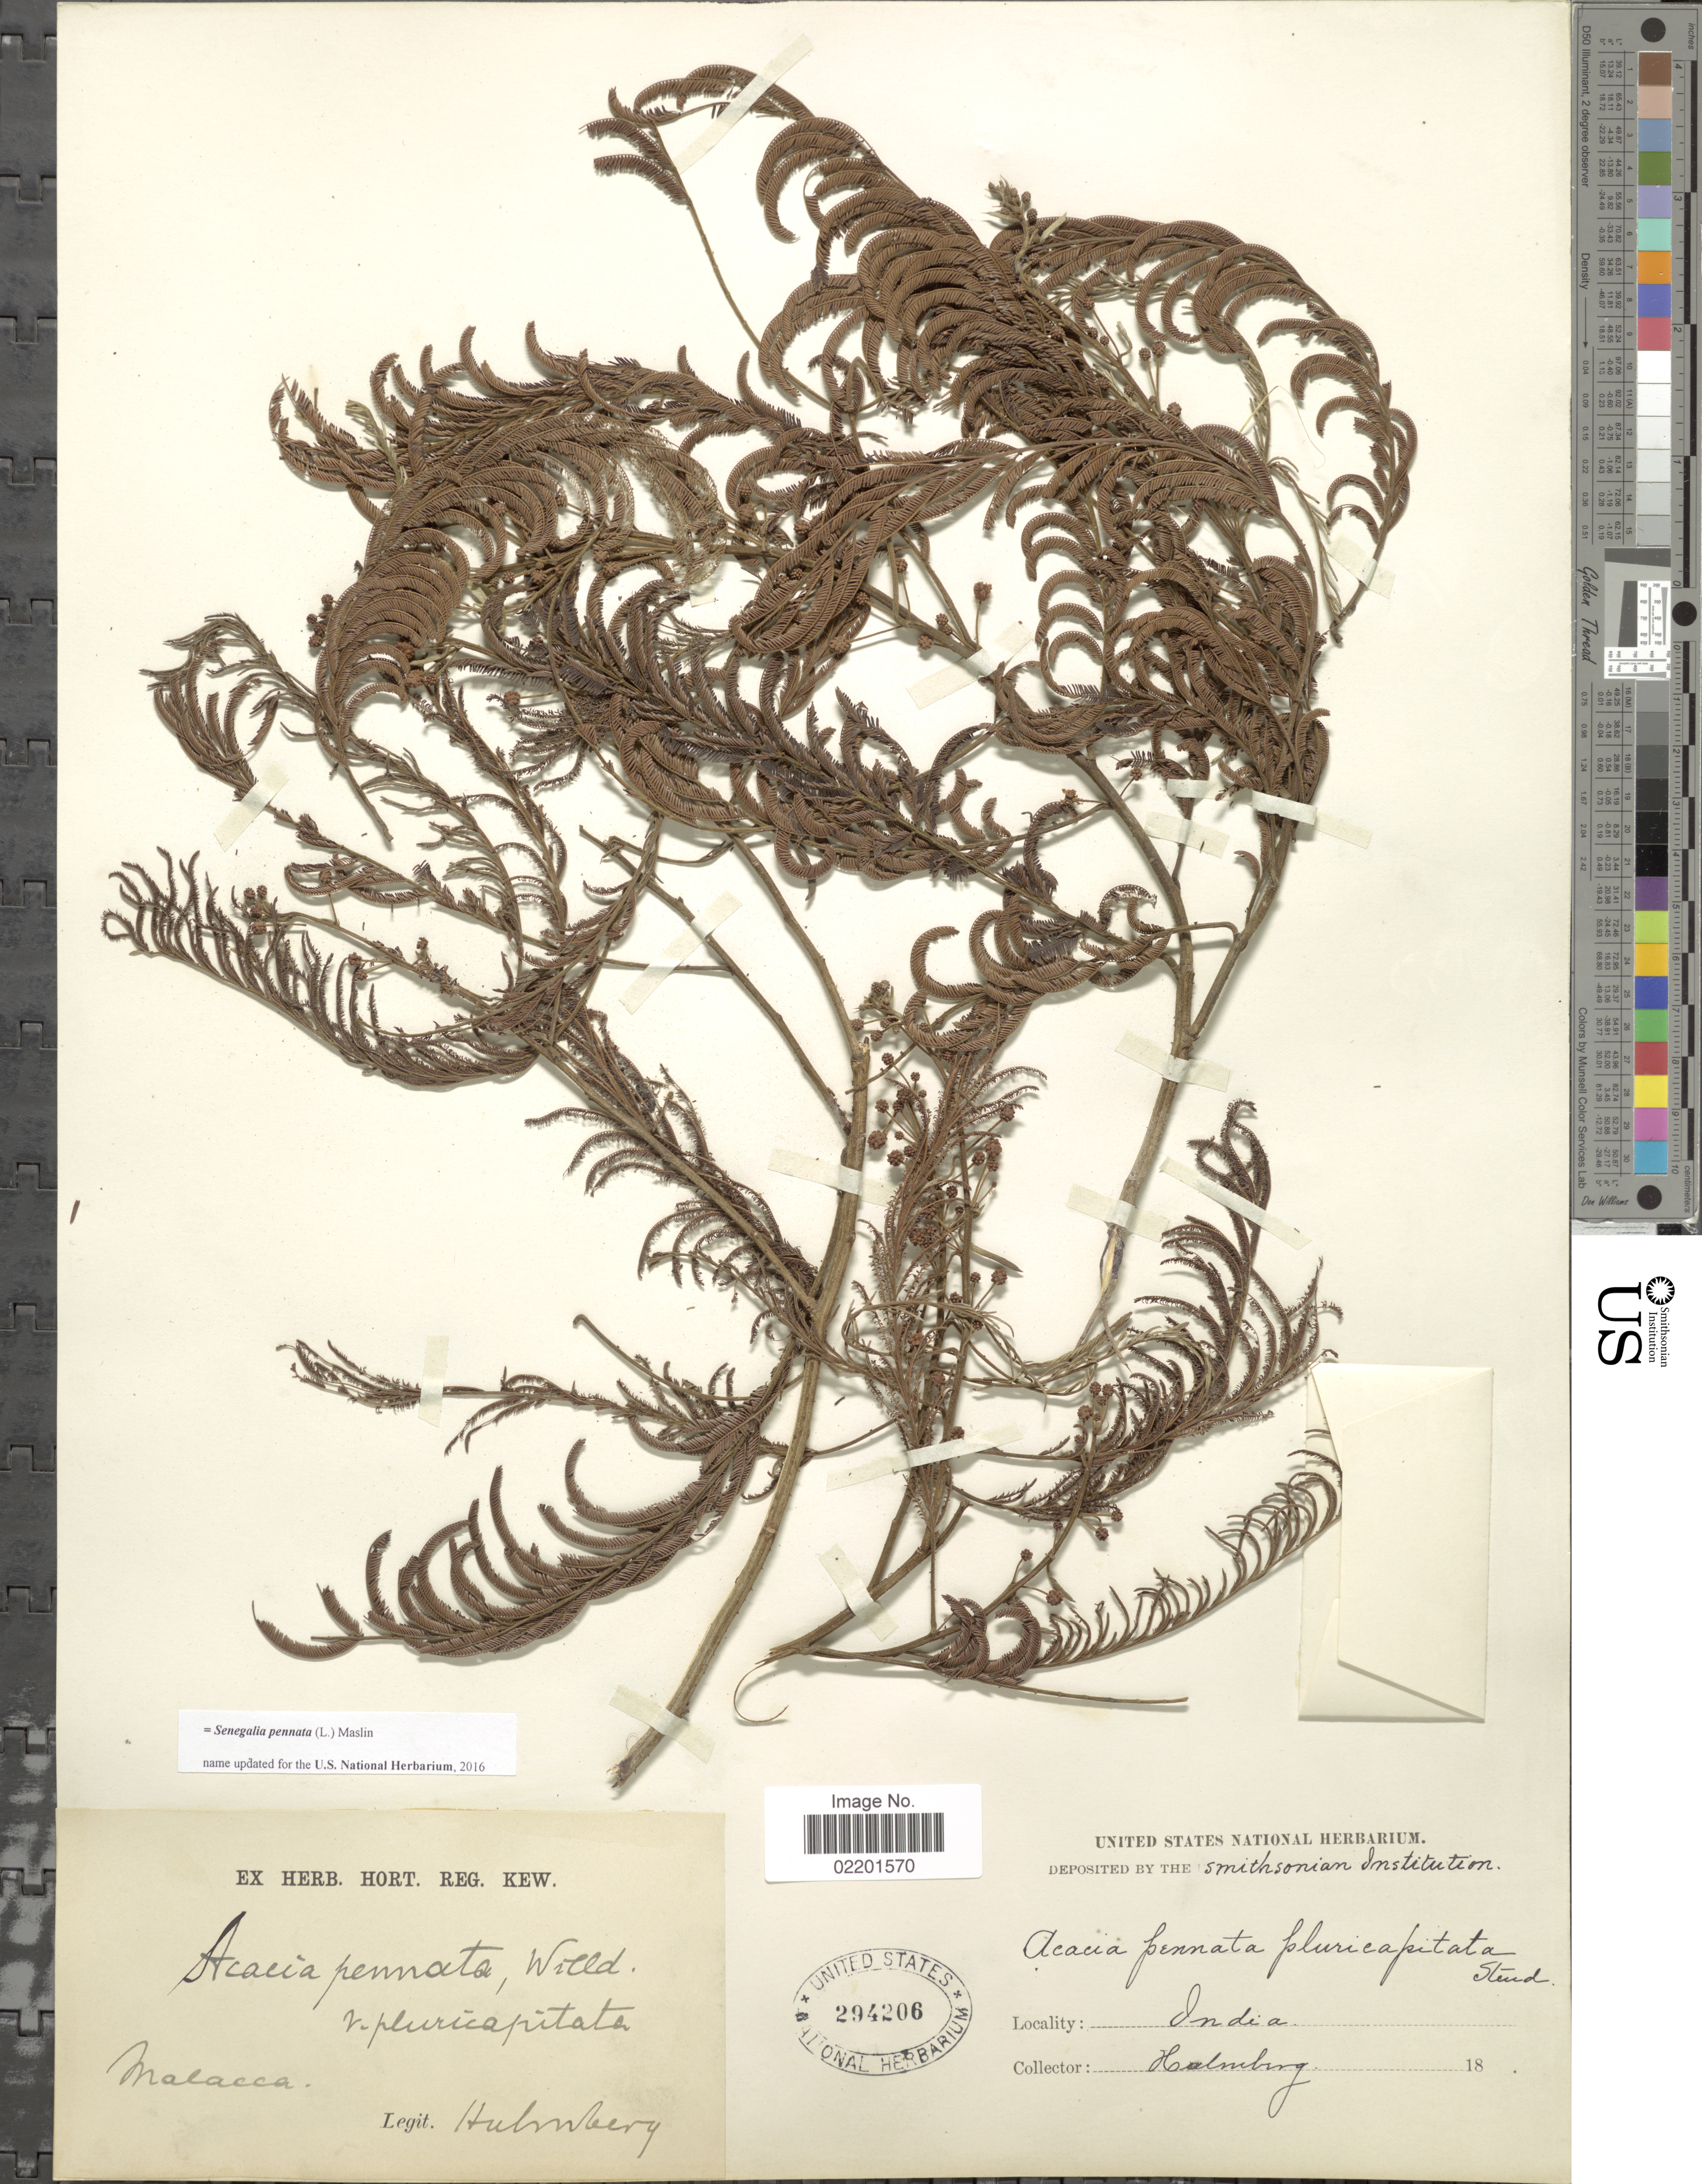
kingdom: Plantae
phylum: Tracheophyta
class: Magnoliopsida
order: Fabales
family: Fabaceae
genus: Senegalia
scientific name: Senegalia pennata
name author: (L.) Maslin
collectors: Helmberg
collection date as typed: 18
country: India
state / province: Andaman and Nicobar Islands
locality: India. Malacca.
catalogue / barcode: US 294206